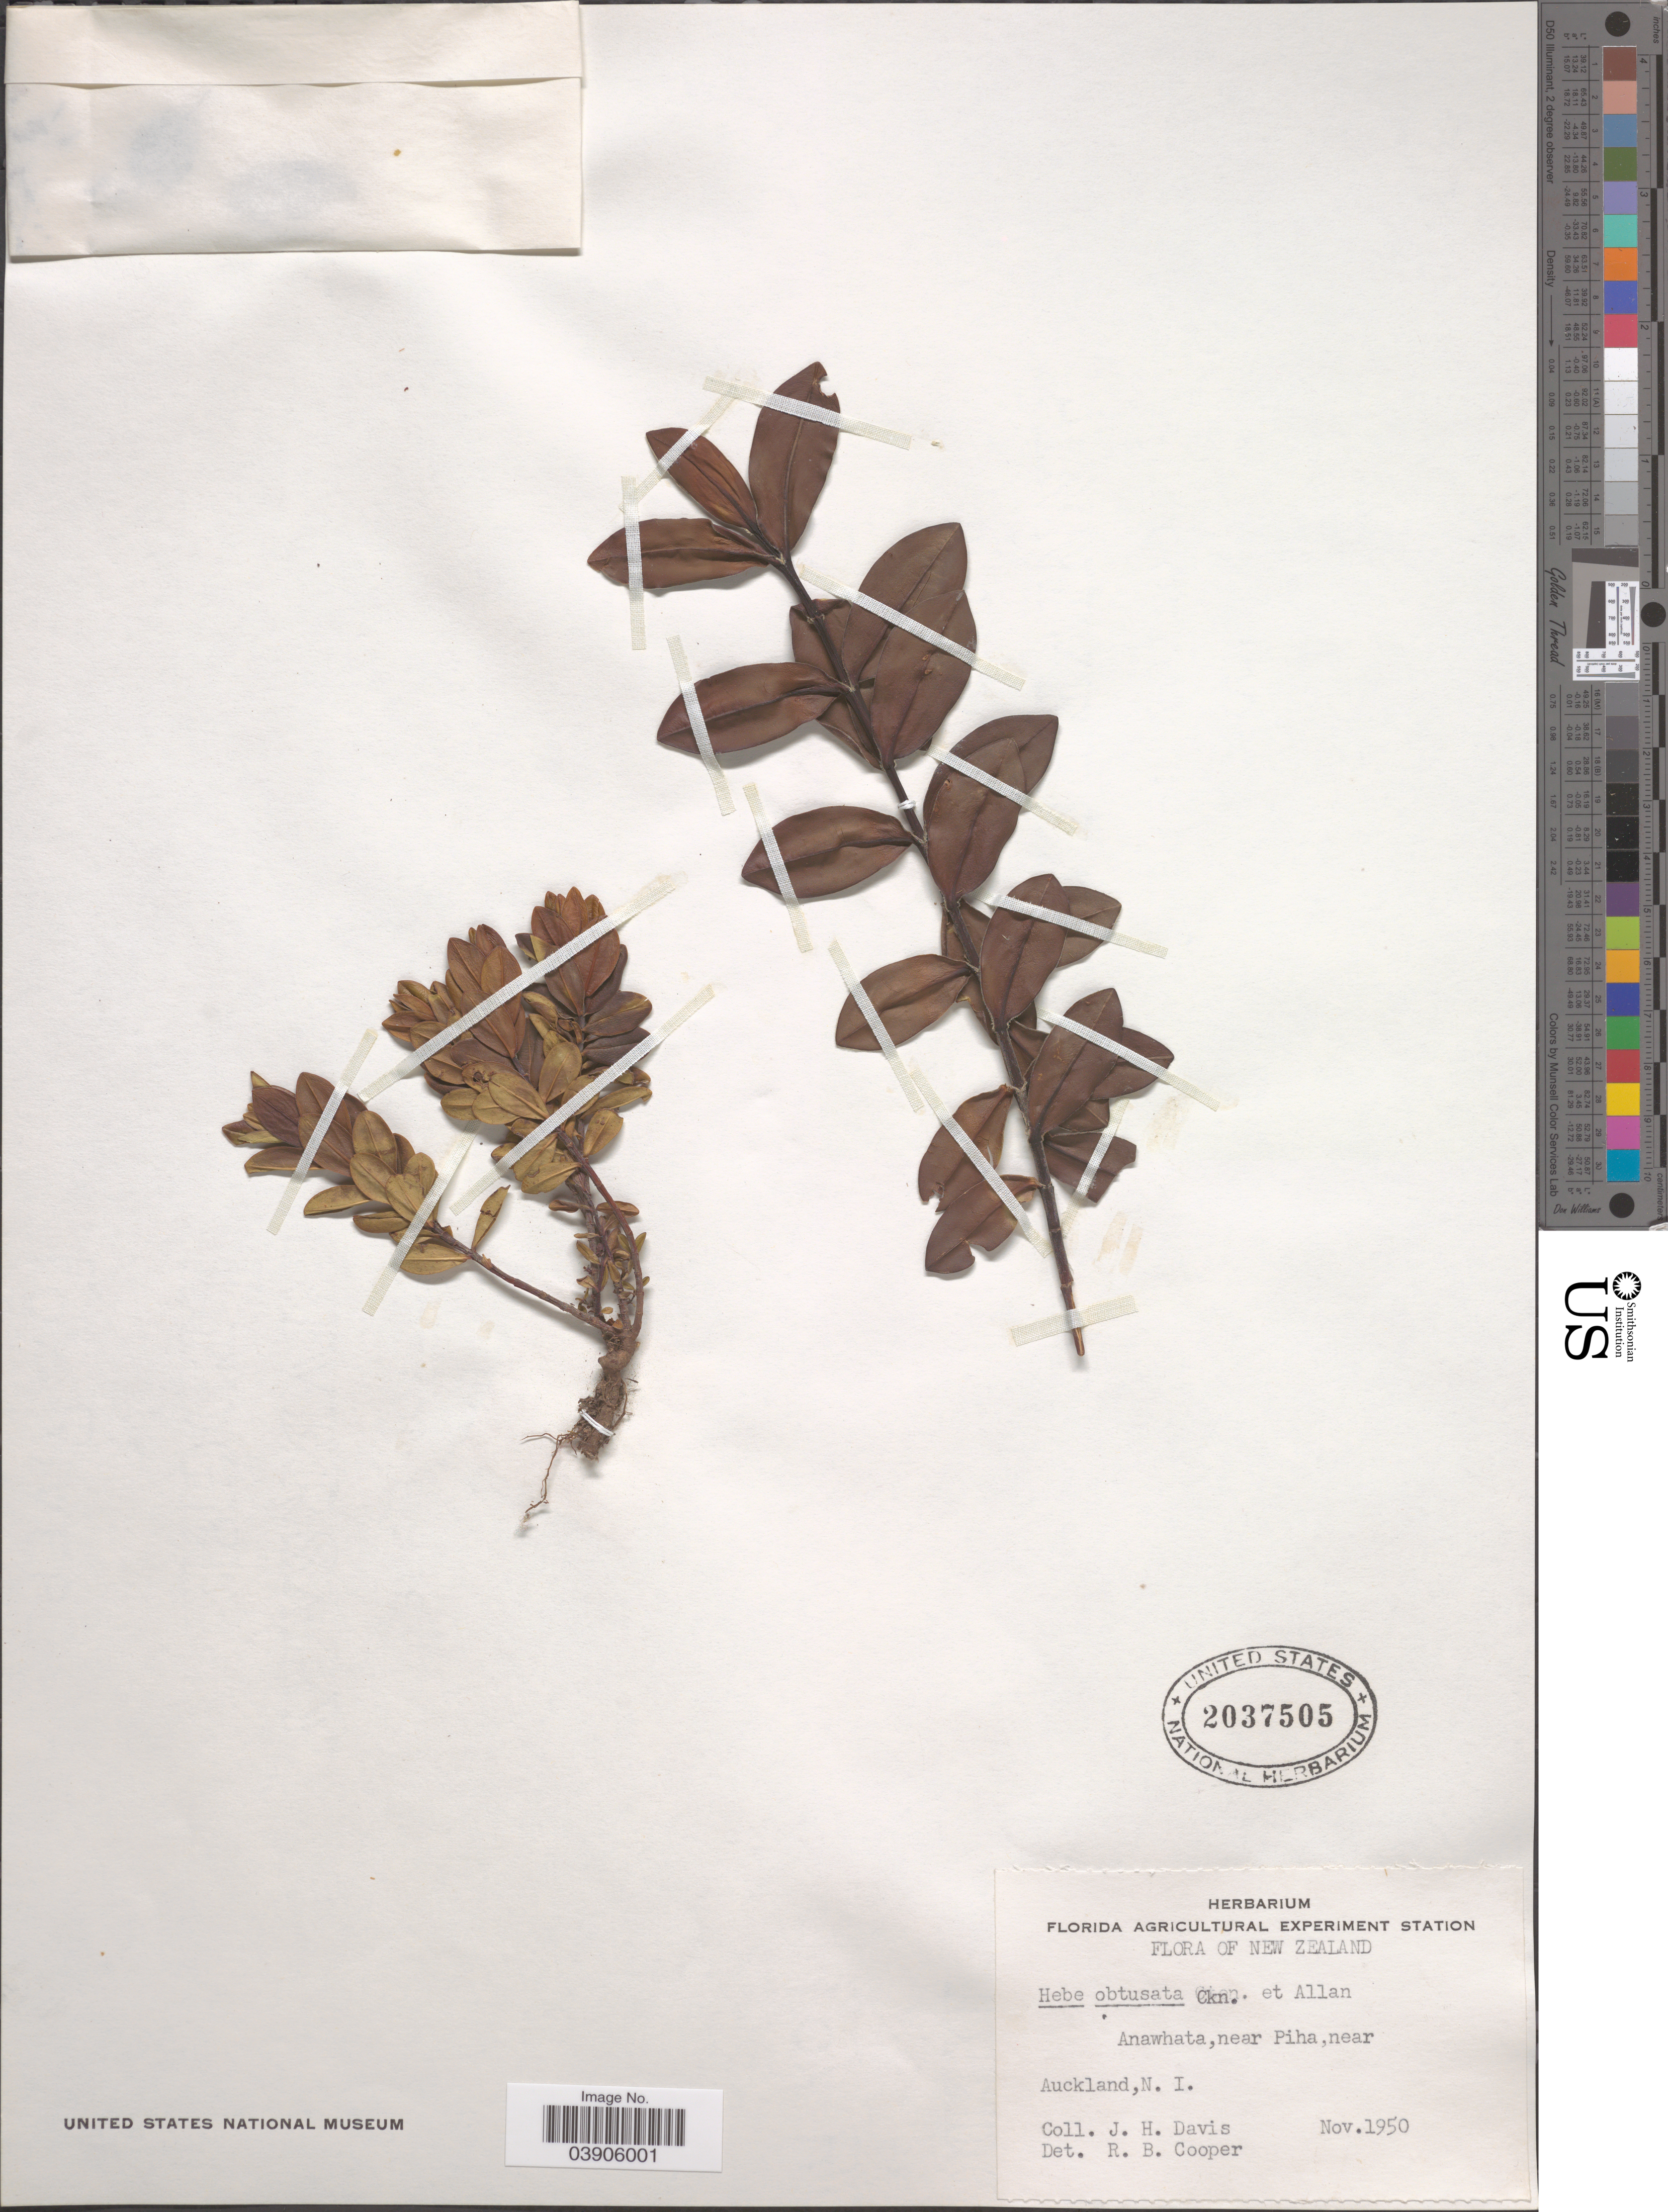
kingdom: Plantae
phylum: Tracheophyta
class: Magnoliopsida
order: Lamiales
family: Plantaginaceae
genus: Hebe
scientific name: Hebe obtusata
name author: (Cheeseman) Cockayne & Allan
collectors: J. Davis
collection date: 1950-11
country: New Zealand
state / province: Auckland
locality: Anawhata,near Piha,near Auckland,N. I.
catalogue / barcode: US 2037505